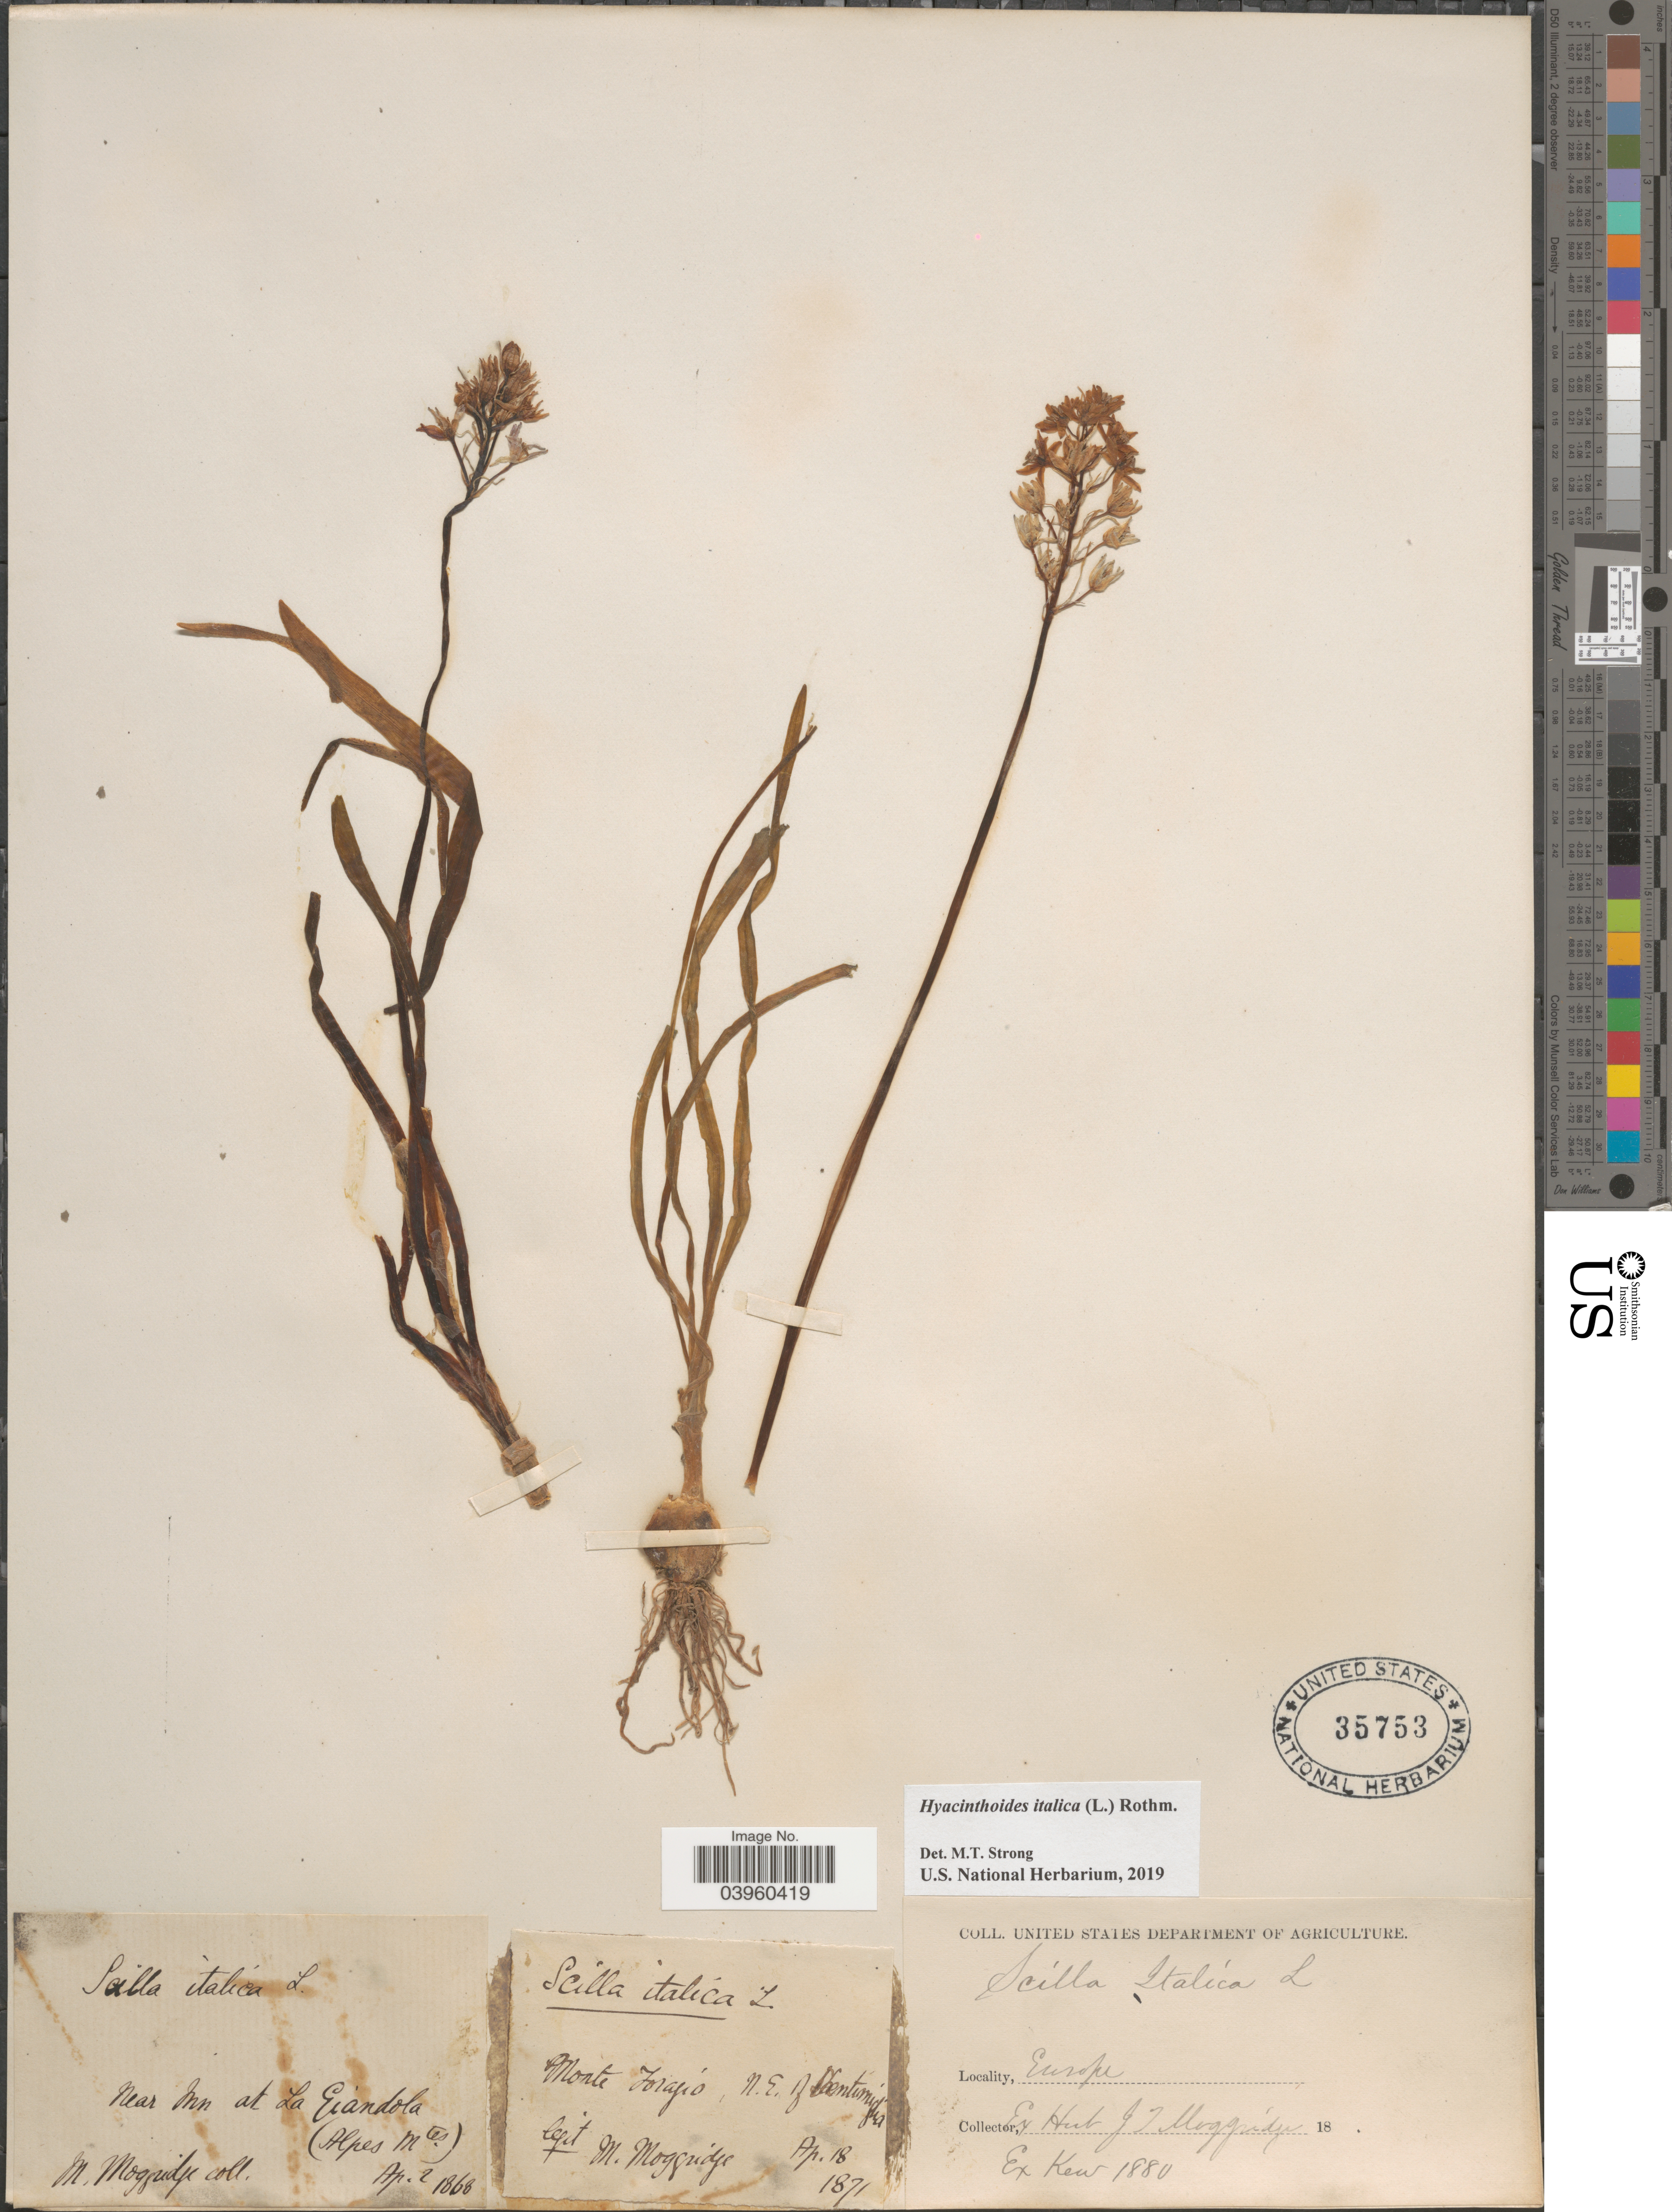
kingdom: Plantae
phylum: Tracheophyta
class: Liliopsida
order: Asparagales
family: Asparagaceae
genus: Hyacinthoides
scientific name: Hyacinthoides italica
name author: (L.) Rothm.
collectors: M. Moggridge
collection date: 1868-04-02/1871-04-18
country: Italy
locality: Near Inn at La Giandola (Alpes Mtes). Monte Foragio, N.E. of Ventimiglia.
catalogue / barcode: US 35753